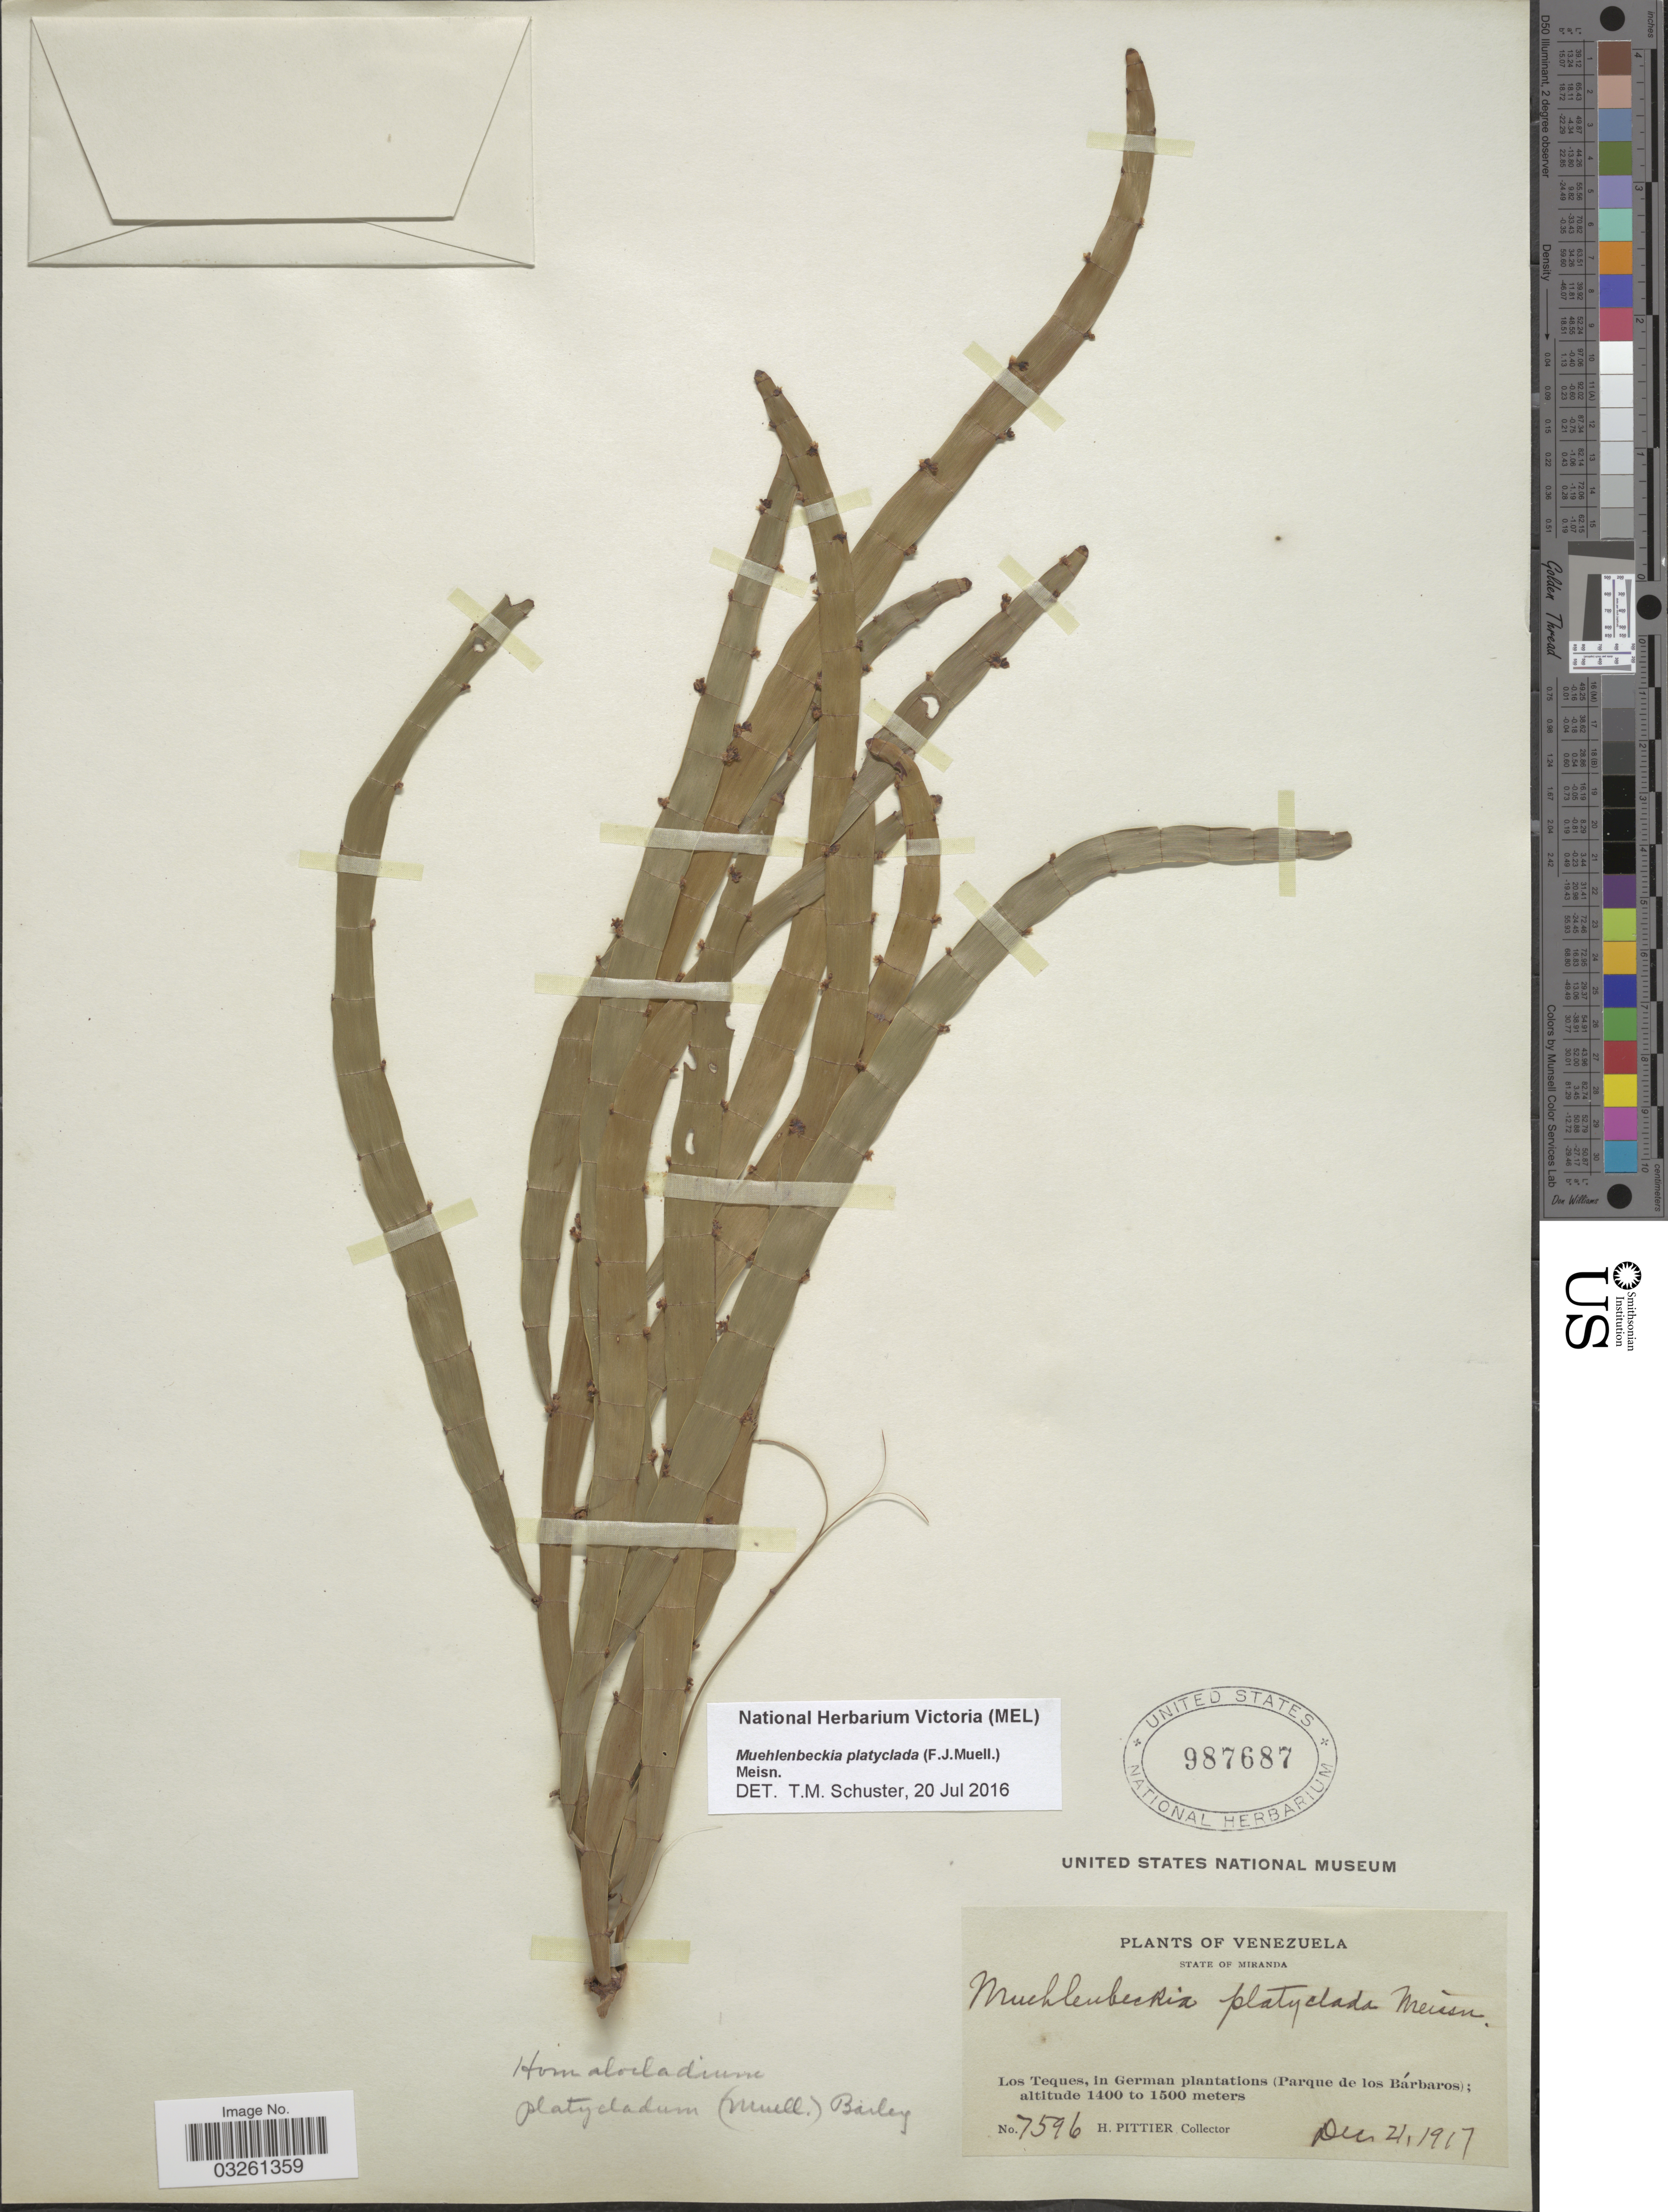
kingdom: Plantae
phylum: Tracheophyta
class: Magnoliopsida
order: Caryophyllales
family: Polygonaceae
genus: Muehlenbeckia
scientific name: Muehlenbeckia platyclada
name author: (F. Muell.) Meisn.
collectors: H. F. Pittier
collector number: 7596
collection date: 1917-12-21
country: Venezuela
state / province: Miranda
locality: Los Teques, in German plantations (Parque de los Bárbaros).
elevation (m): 1400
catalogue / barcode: US 987687